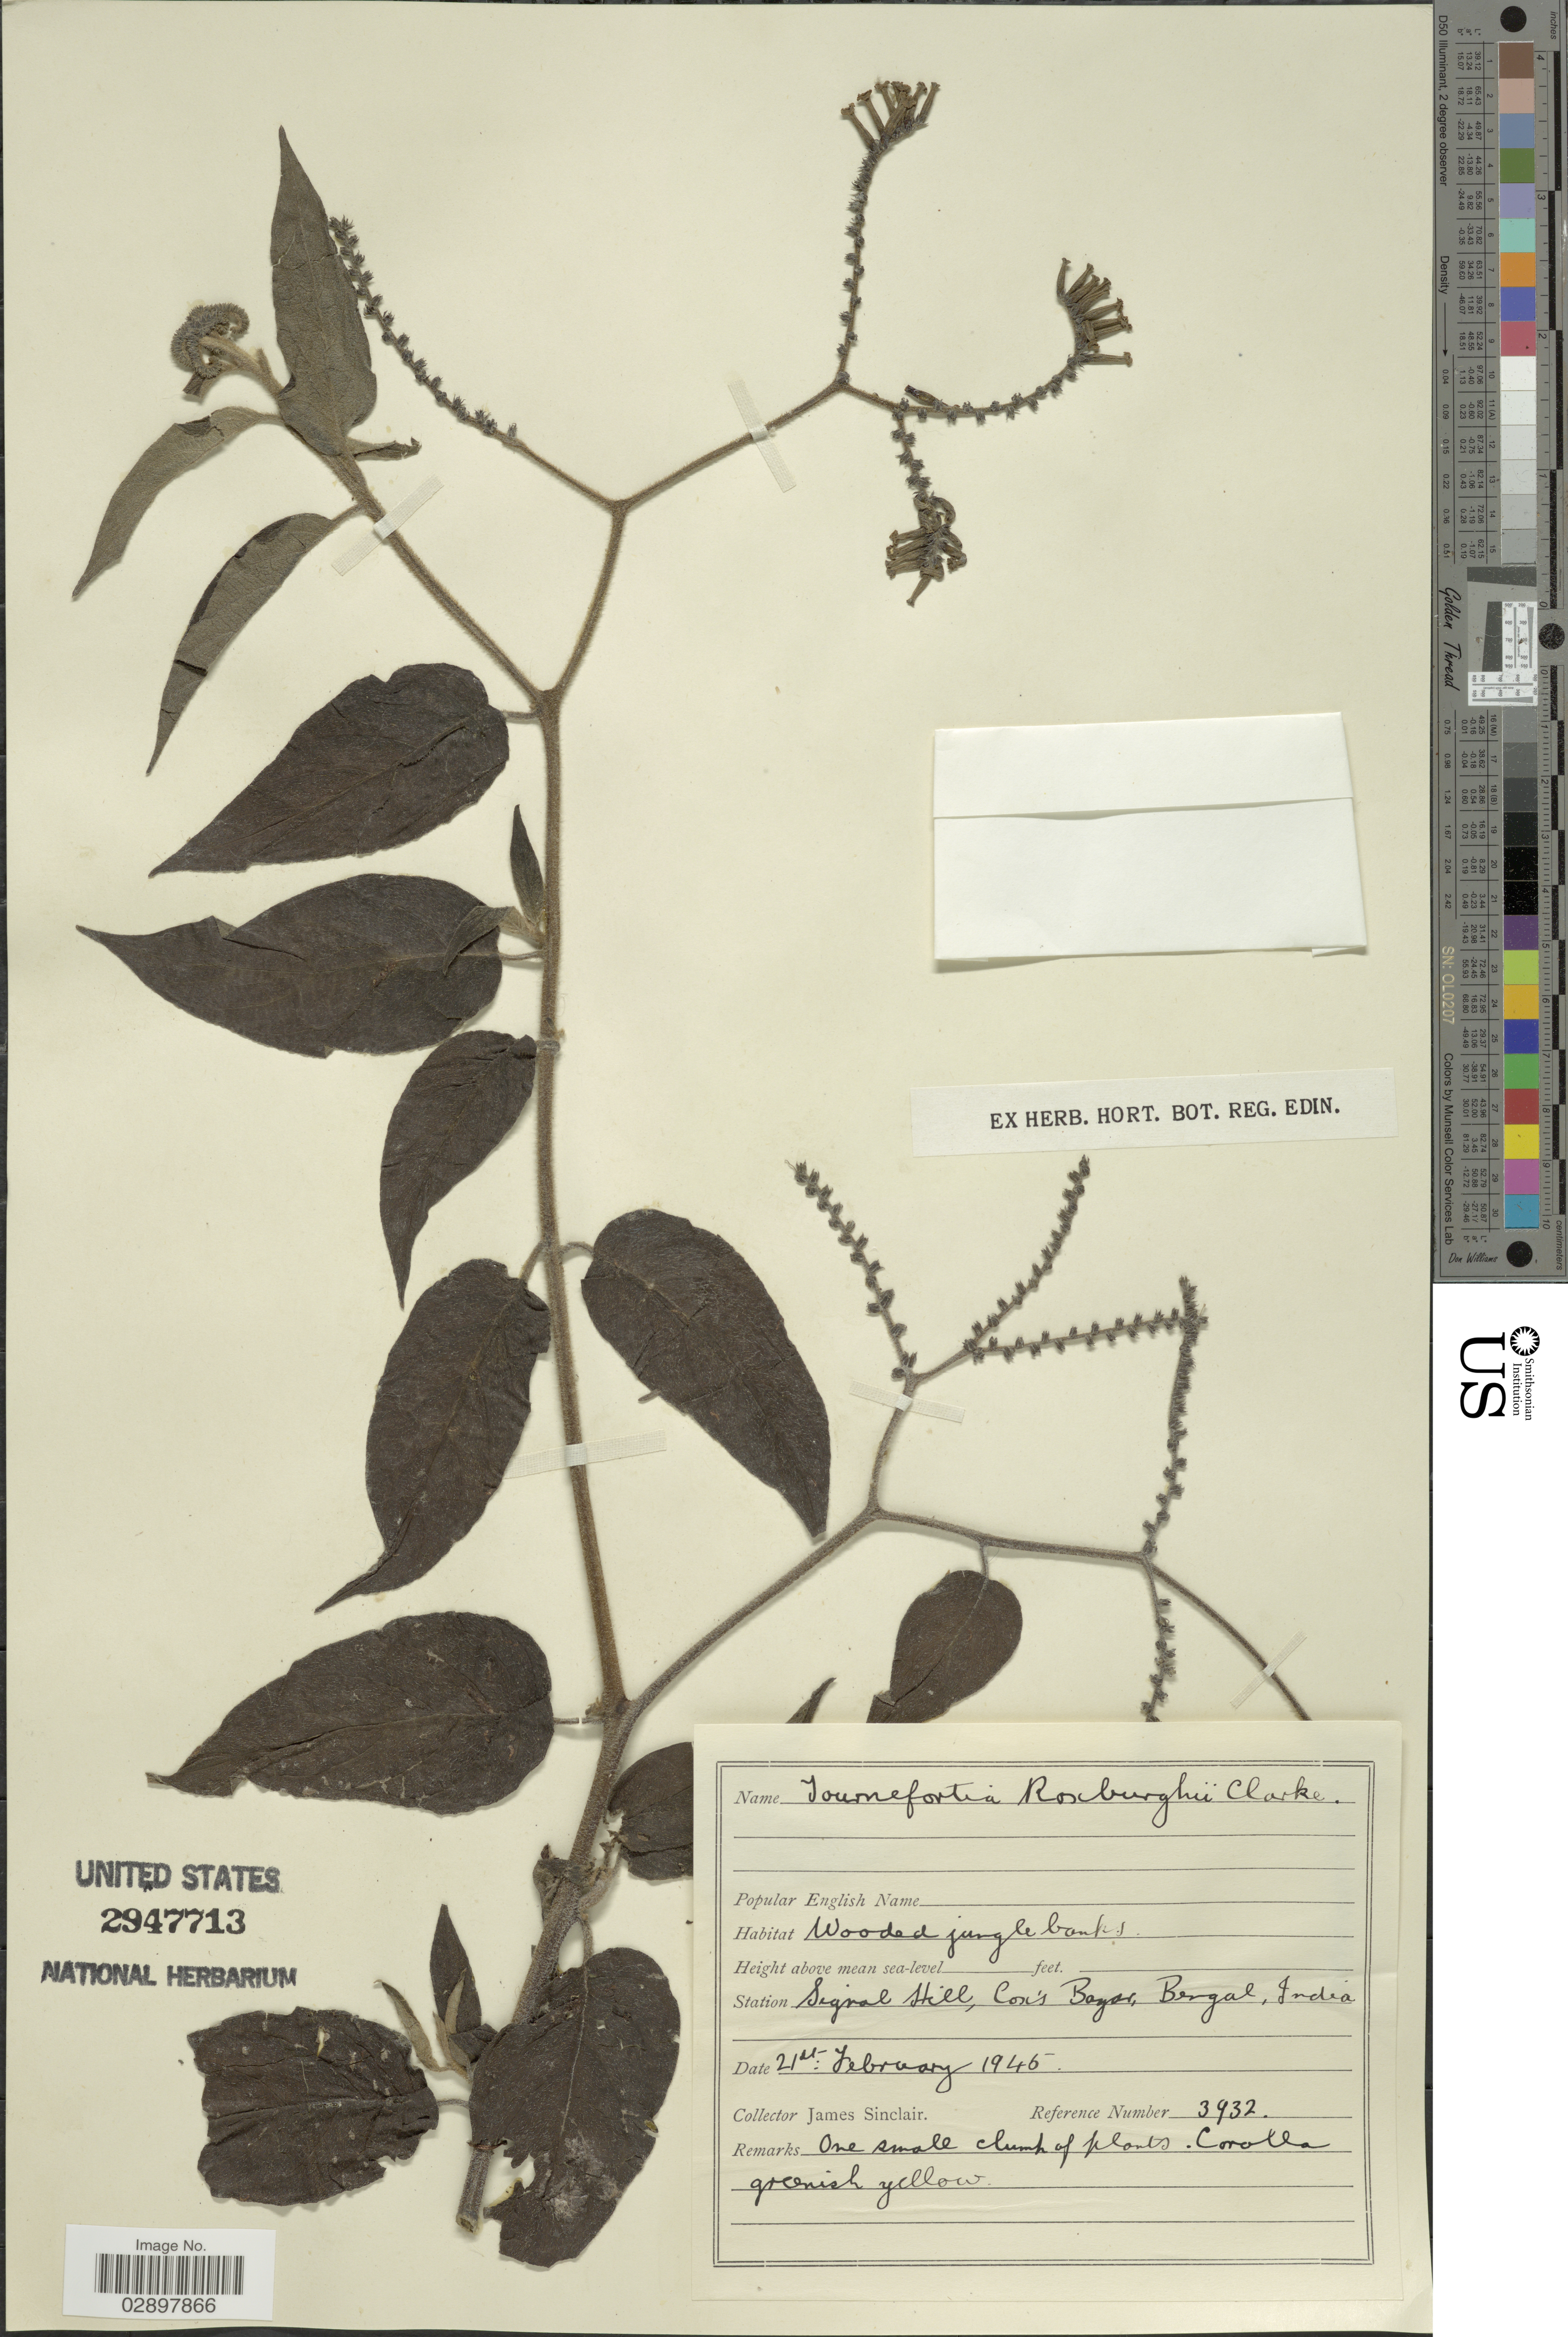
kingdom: Plantae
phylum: Tracheophyta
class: Magnoliopsida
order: Boraginales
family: Heliotropiaceae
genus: Tournefortia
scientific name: Tournefortia roxburghii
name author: C.B. Clarke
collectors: J. Sinclair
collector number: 3932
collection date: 1945-02-21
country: Bangladesh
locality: Signal Still, Cox's Bazar, Bengal, India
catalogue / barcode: US 2947713